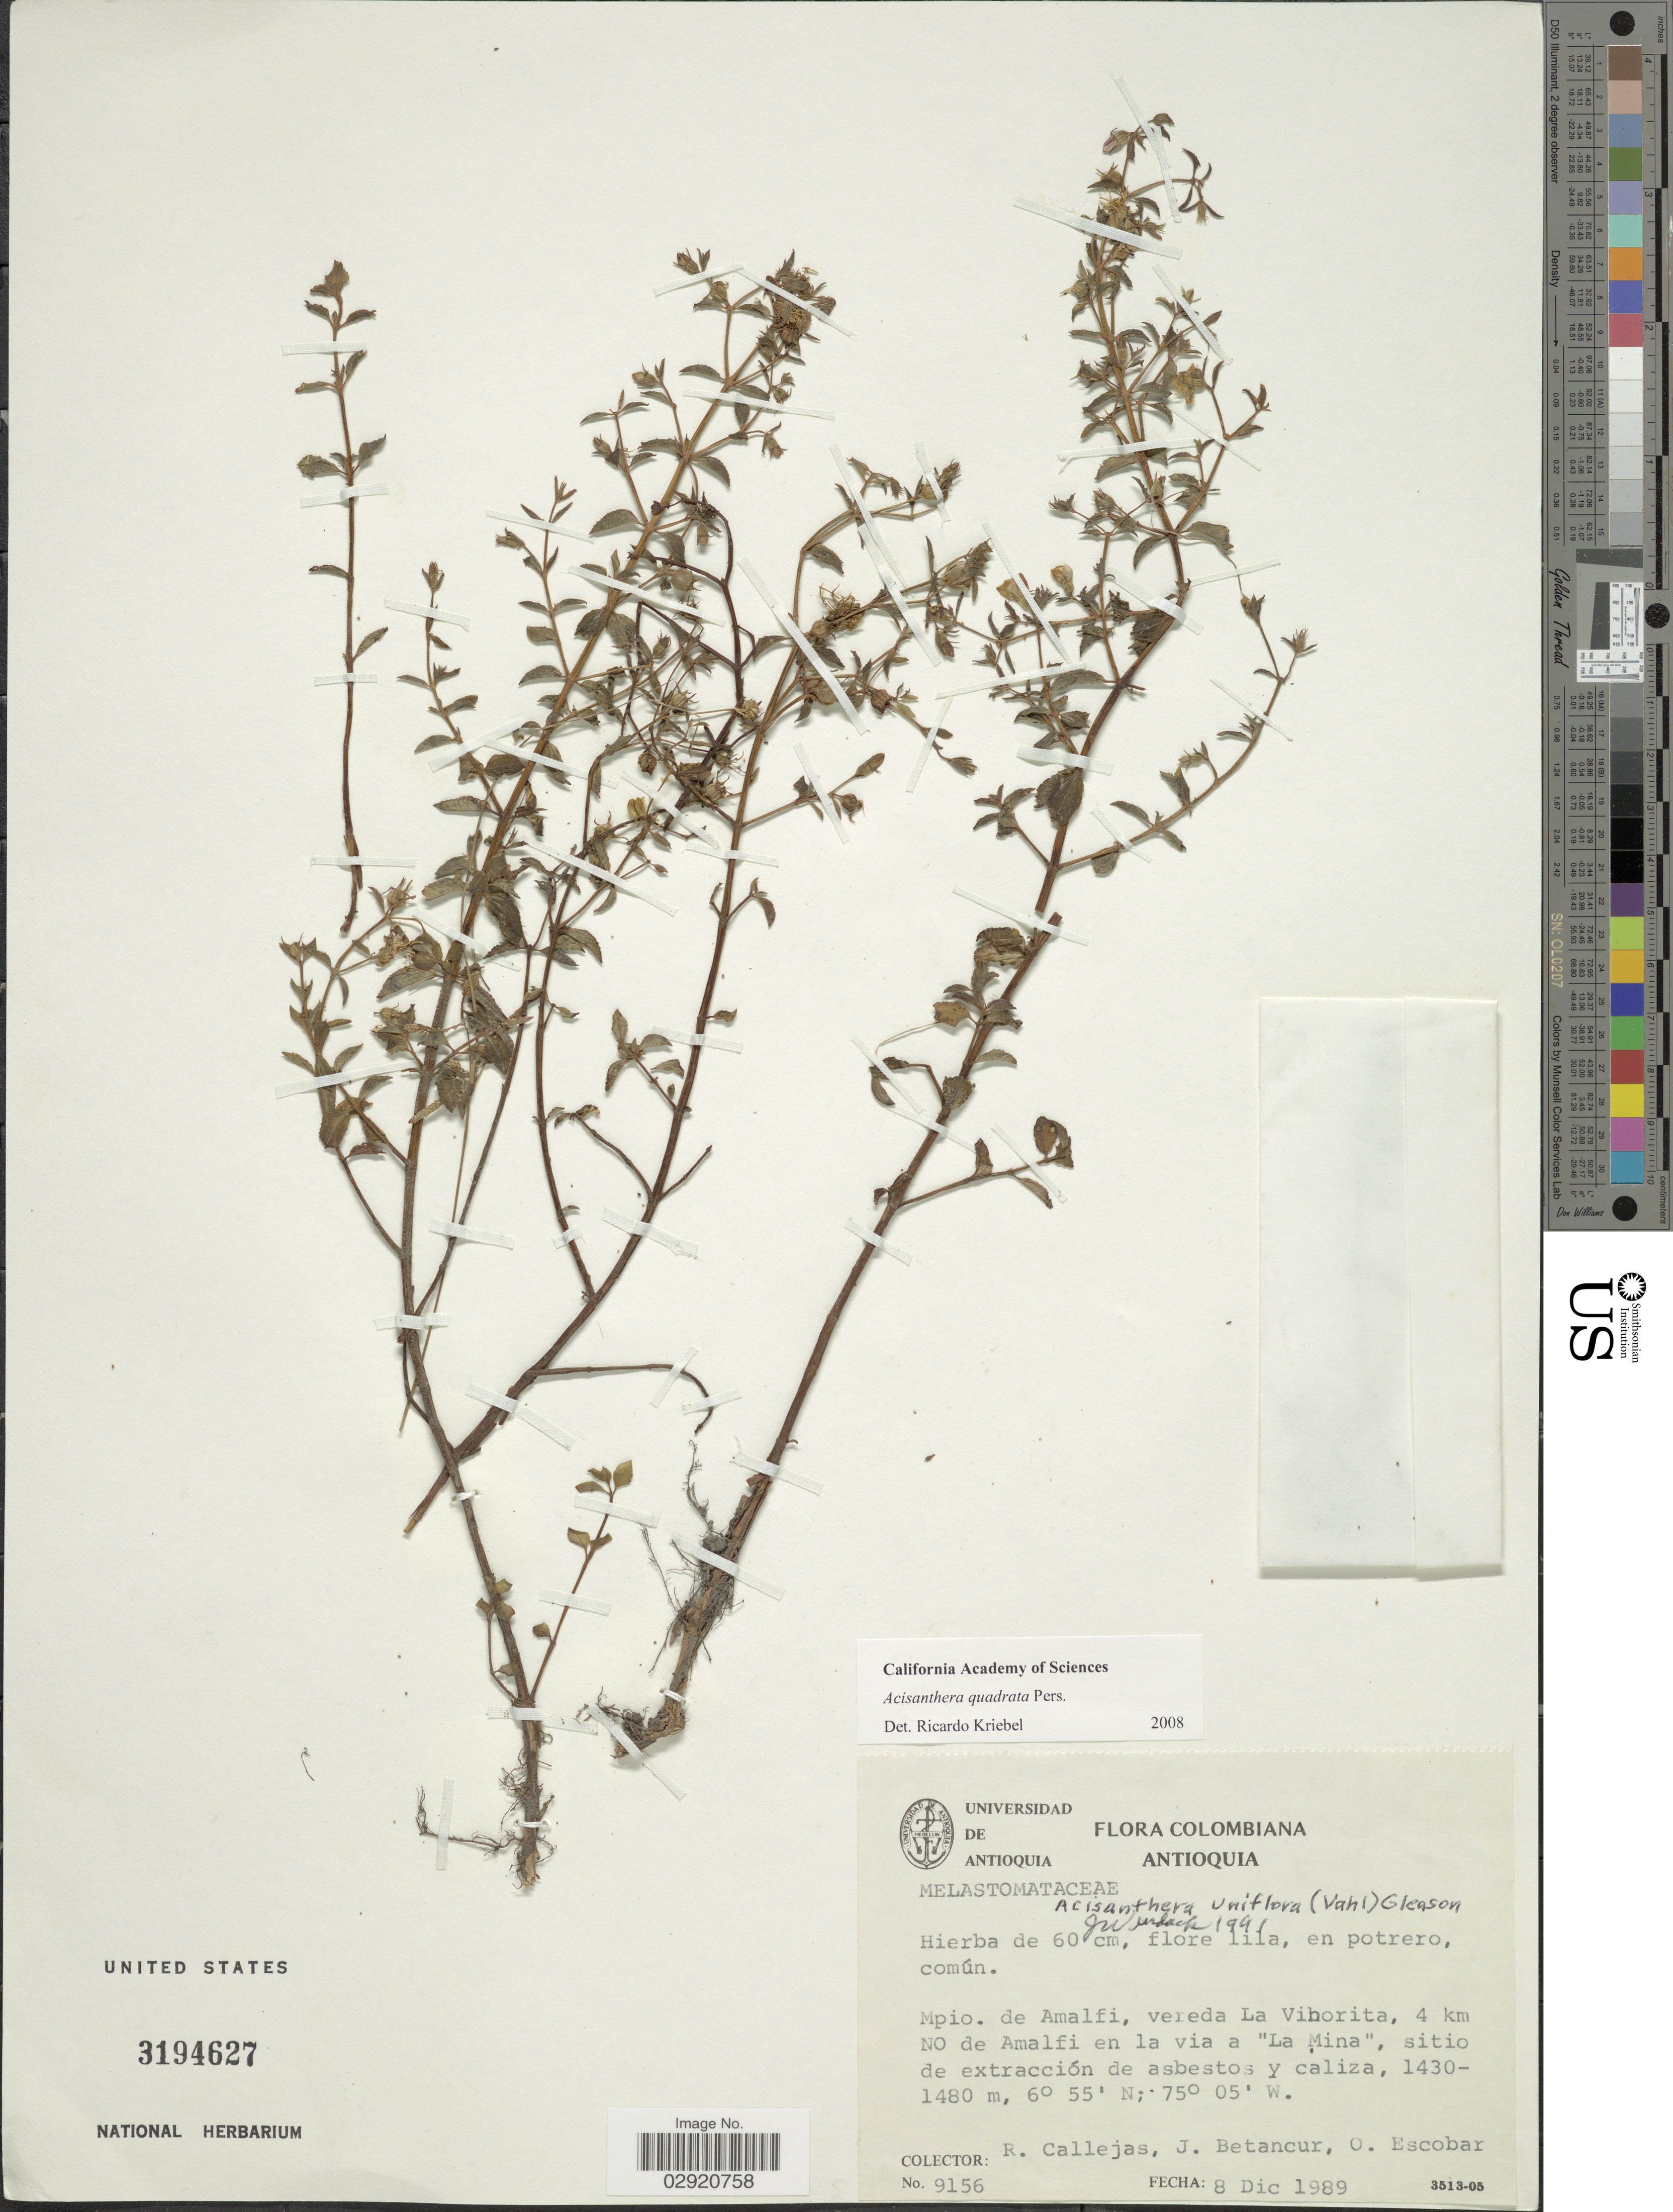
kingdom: Plantae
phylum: Tracheophyta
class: Magnoliopsida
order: Myrtales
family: Melastomataceae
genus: Acisanthera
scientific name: Acisanthera uniflora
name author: (Vahl) Gleason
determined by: Nunes da Silva, Diego, (RB), Jardim Botanico do Rio de Janeiro - Herbario (BRAZIL)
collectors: R. Callejas, J. Betancur & O. Escobar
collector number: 9156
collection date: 1989-12-08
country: Colombia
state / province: Antioquia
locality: Mpio. de Amalfi, vereda La Viborita, 4 km NO de Amalfi en la via a "La Mina".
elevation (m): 1430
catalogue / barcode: US 3194627